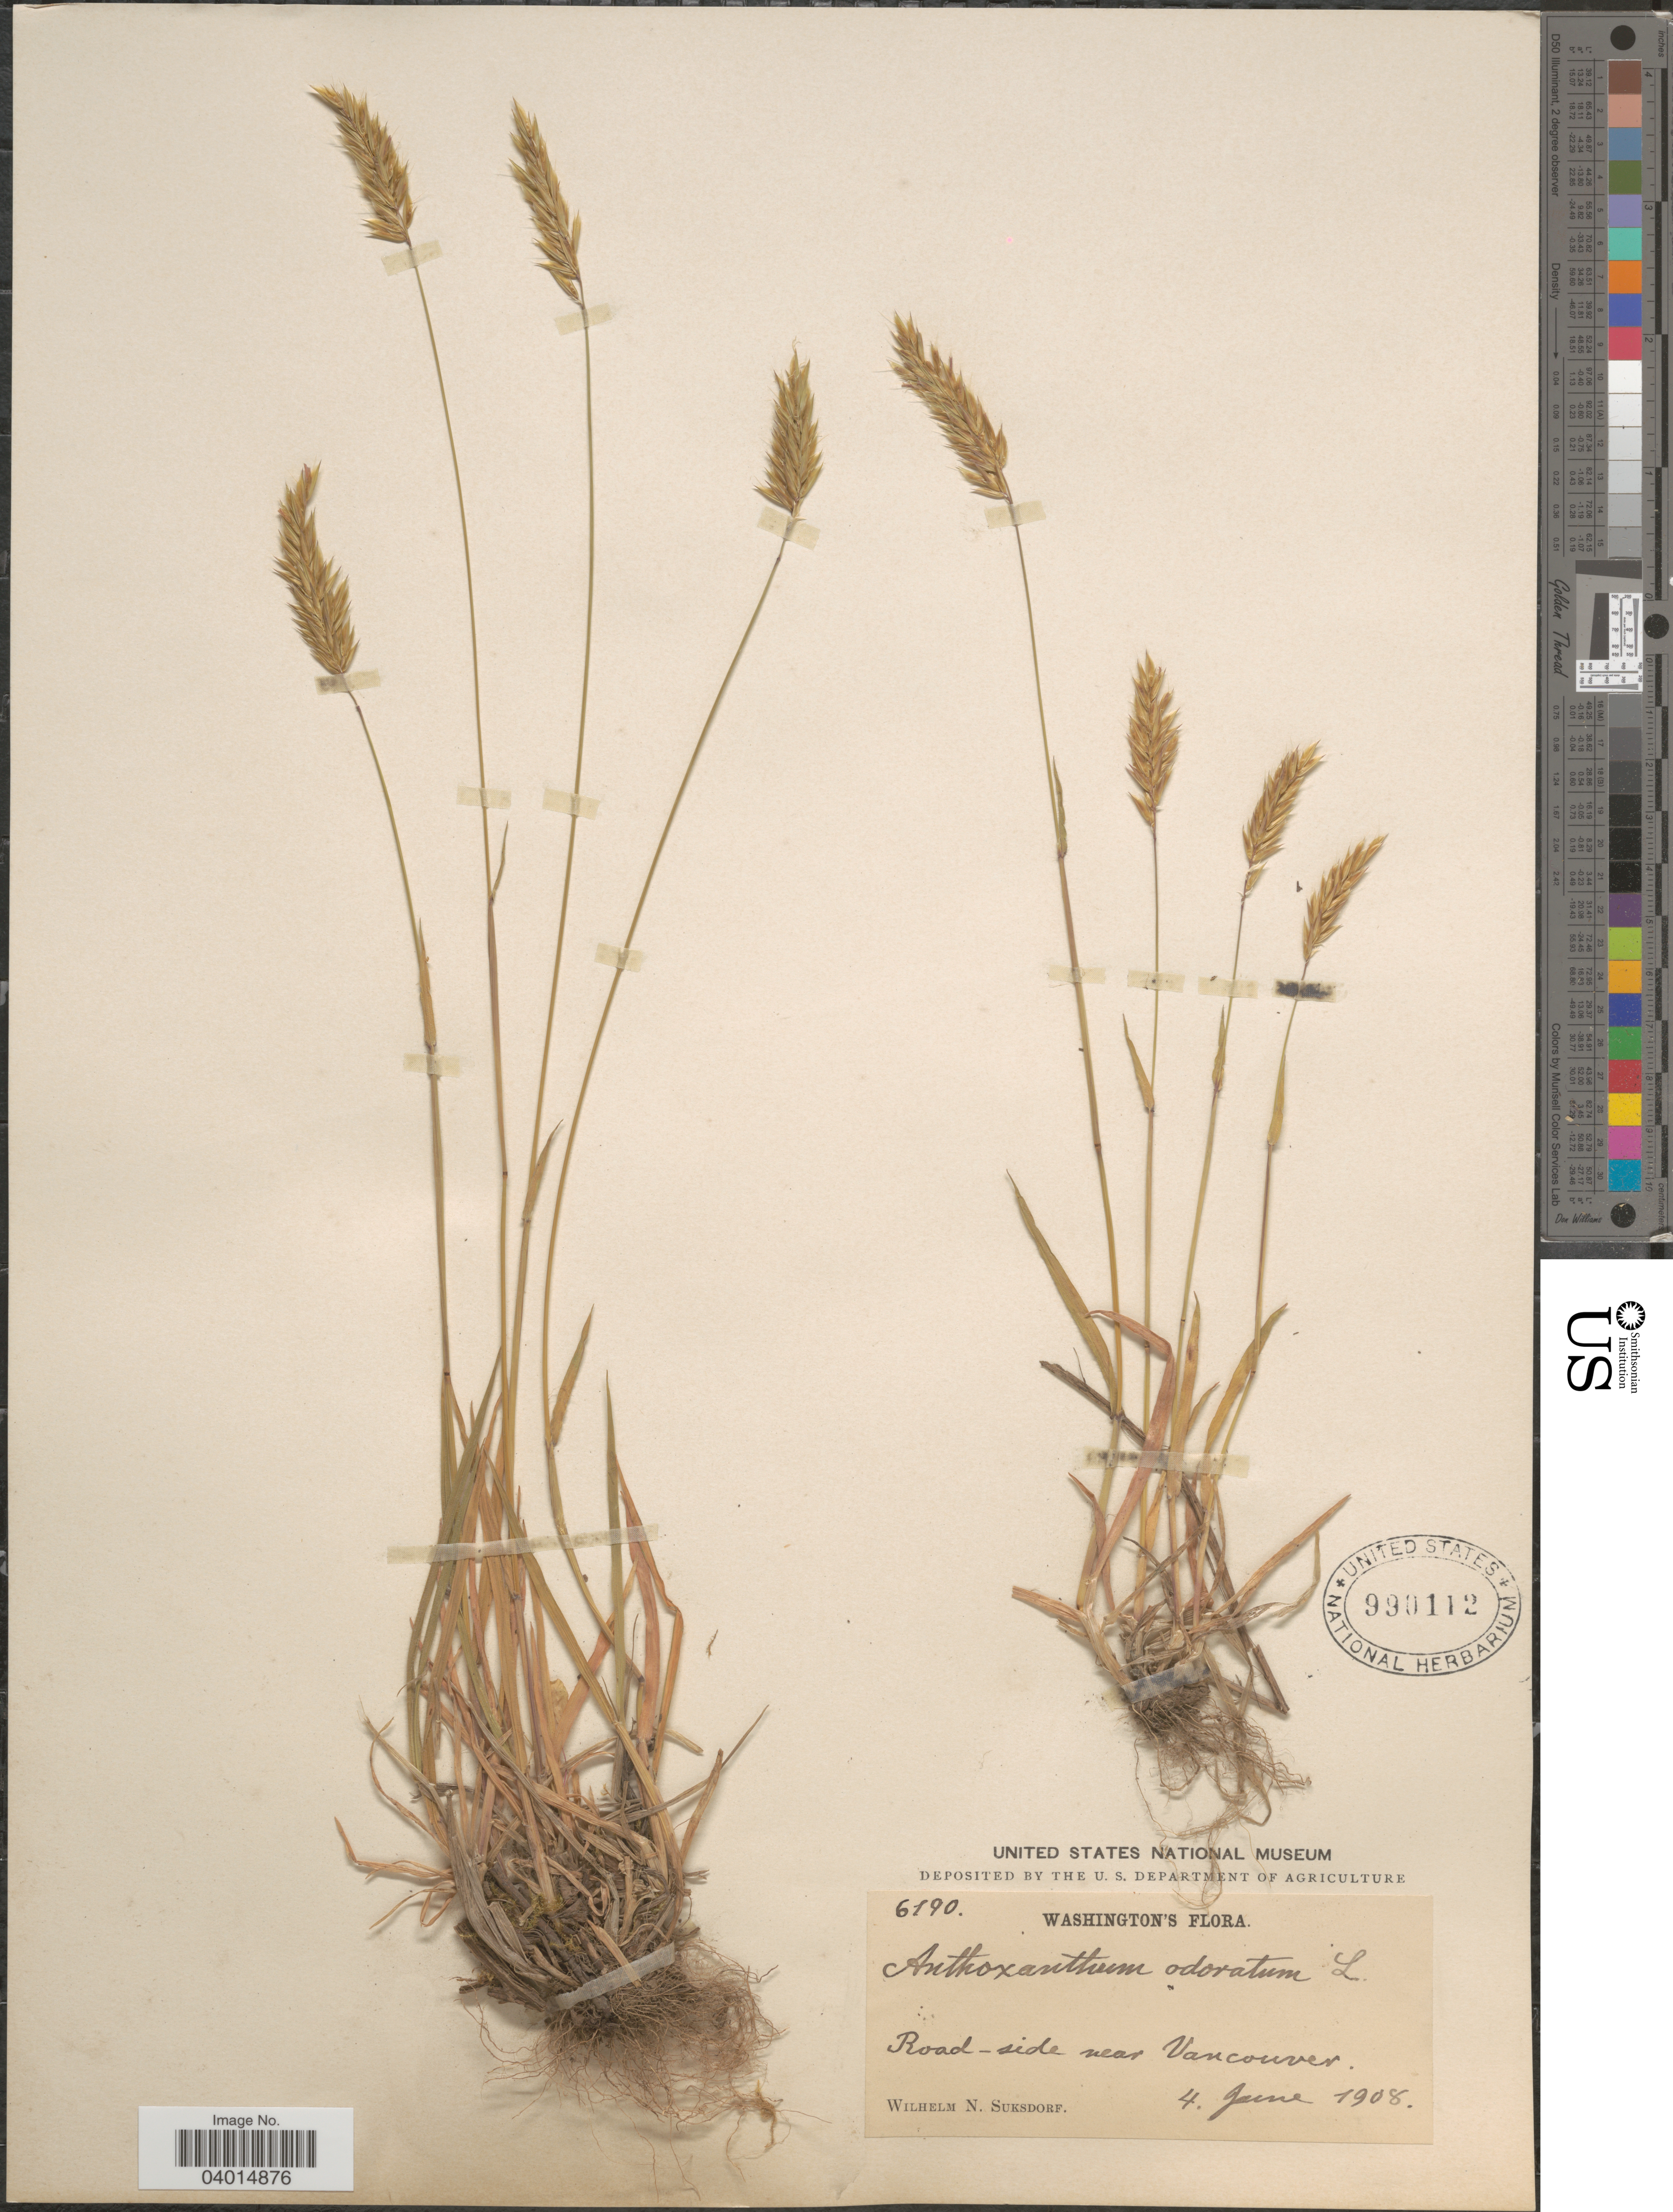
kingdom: Plantae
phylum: Tracheophyta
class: Liliopsida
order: Poales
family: Poaceae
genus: Anthoxanthum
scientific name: Anthoxanthum odoratum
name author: L.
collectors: W. N. Suksdorf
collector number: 6190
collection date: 1908-06-04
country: United States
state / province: Washington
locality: Road-side near Vancouver.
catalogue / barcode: US 990112